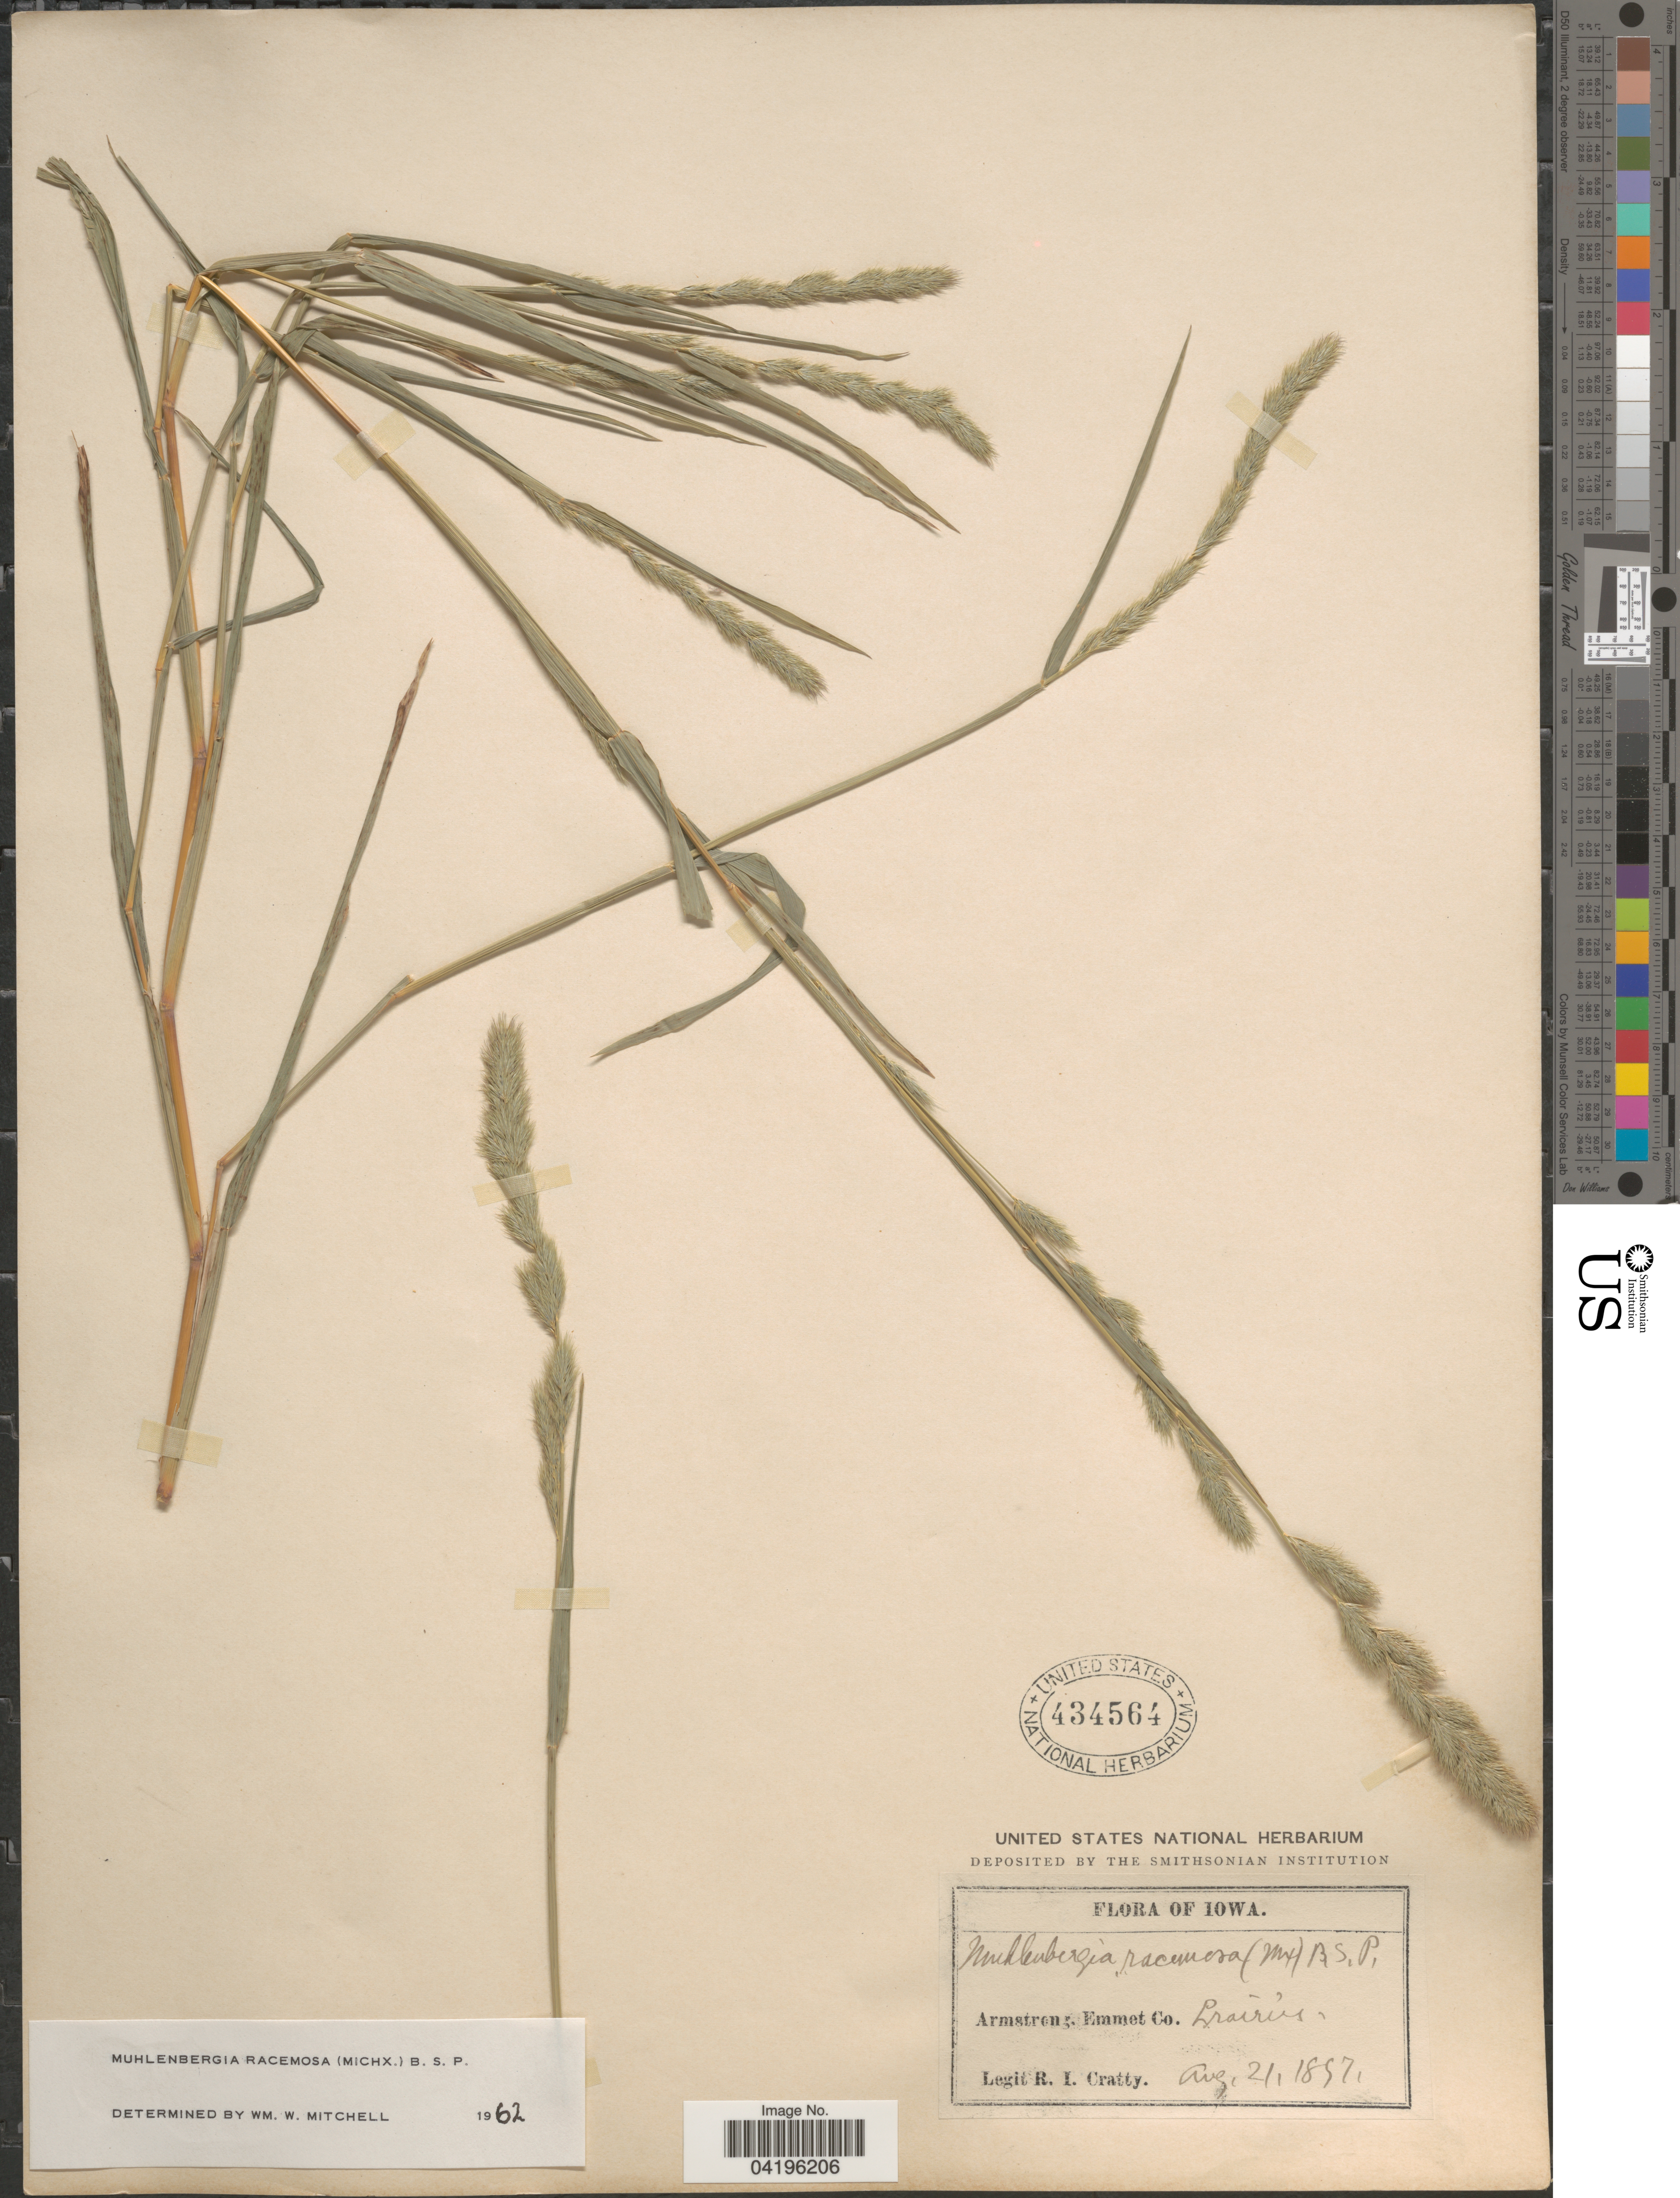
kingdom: Plantae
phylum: Tracheophyta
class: Liliopsida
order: Poales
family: Poaceae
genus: Muhlenbergia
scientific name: Muhlenbergia racemosa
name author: (Michx.) Britton et al.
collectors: R. Cratty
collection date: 1897-08-21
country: United States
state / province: Iowa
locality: Armstrong, Emmet Co.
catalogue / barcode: US 434564